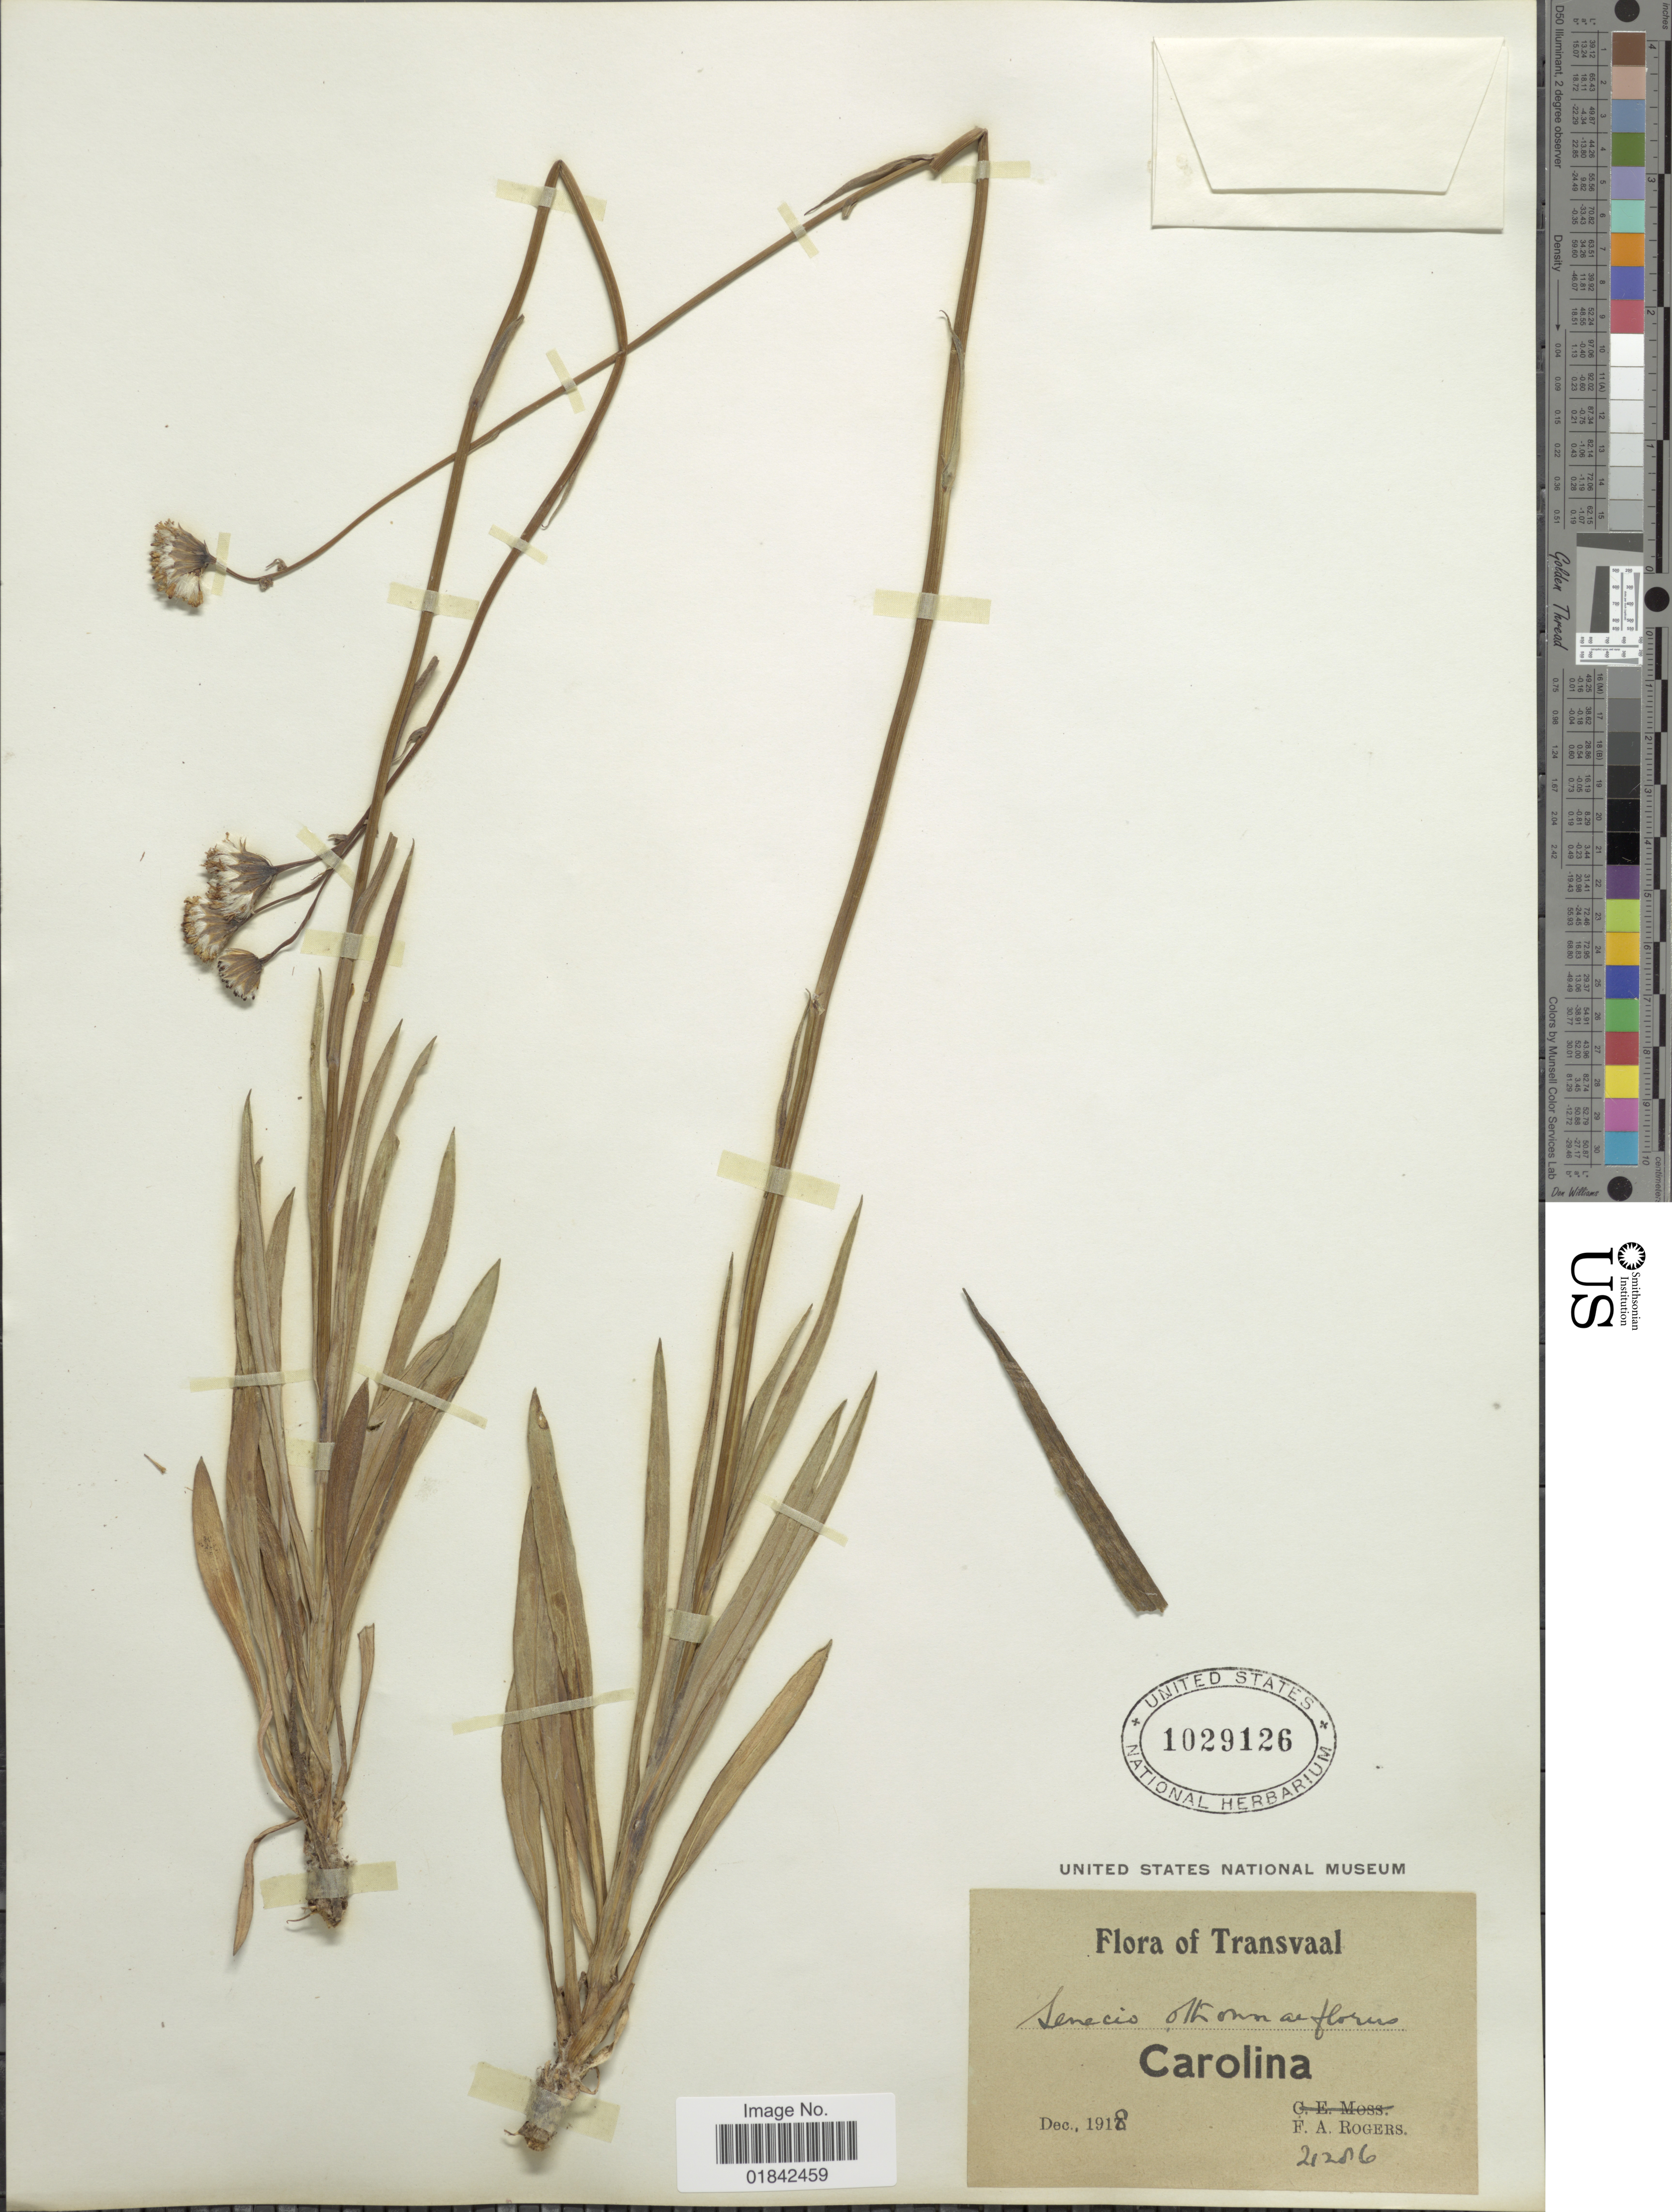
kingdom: Plantae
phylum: Tracheophyta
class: Magnoliopsida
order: Asterales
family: Asteraceae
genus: Senecio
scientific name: Senecio othonniflorus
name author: DC.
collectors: F. A. Rogers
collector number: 21286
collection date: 1918-12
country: South Africa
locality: Transvaal, Carolina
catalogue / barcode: US 1029126